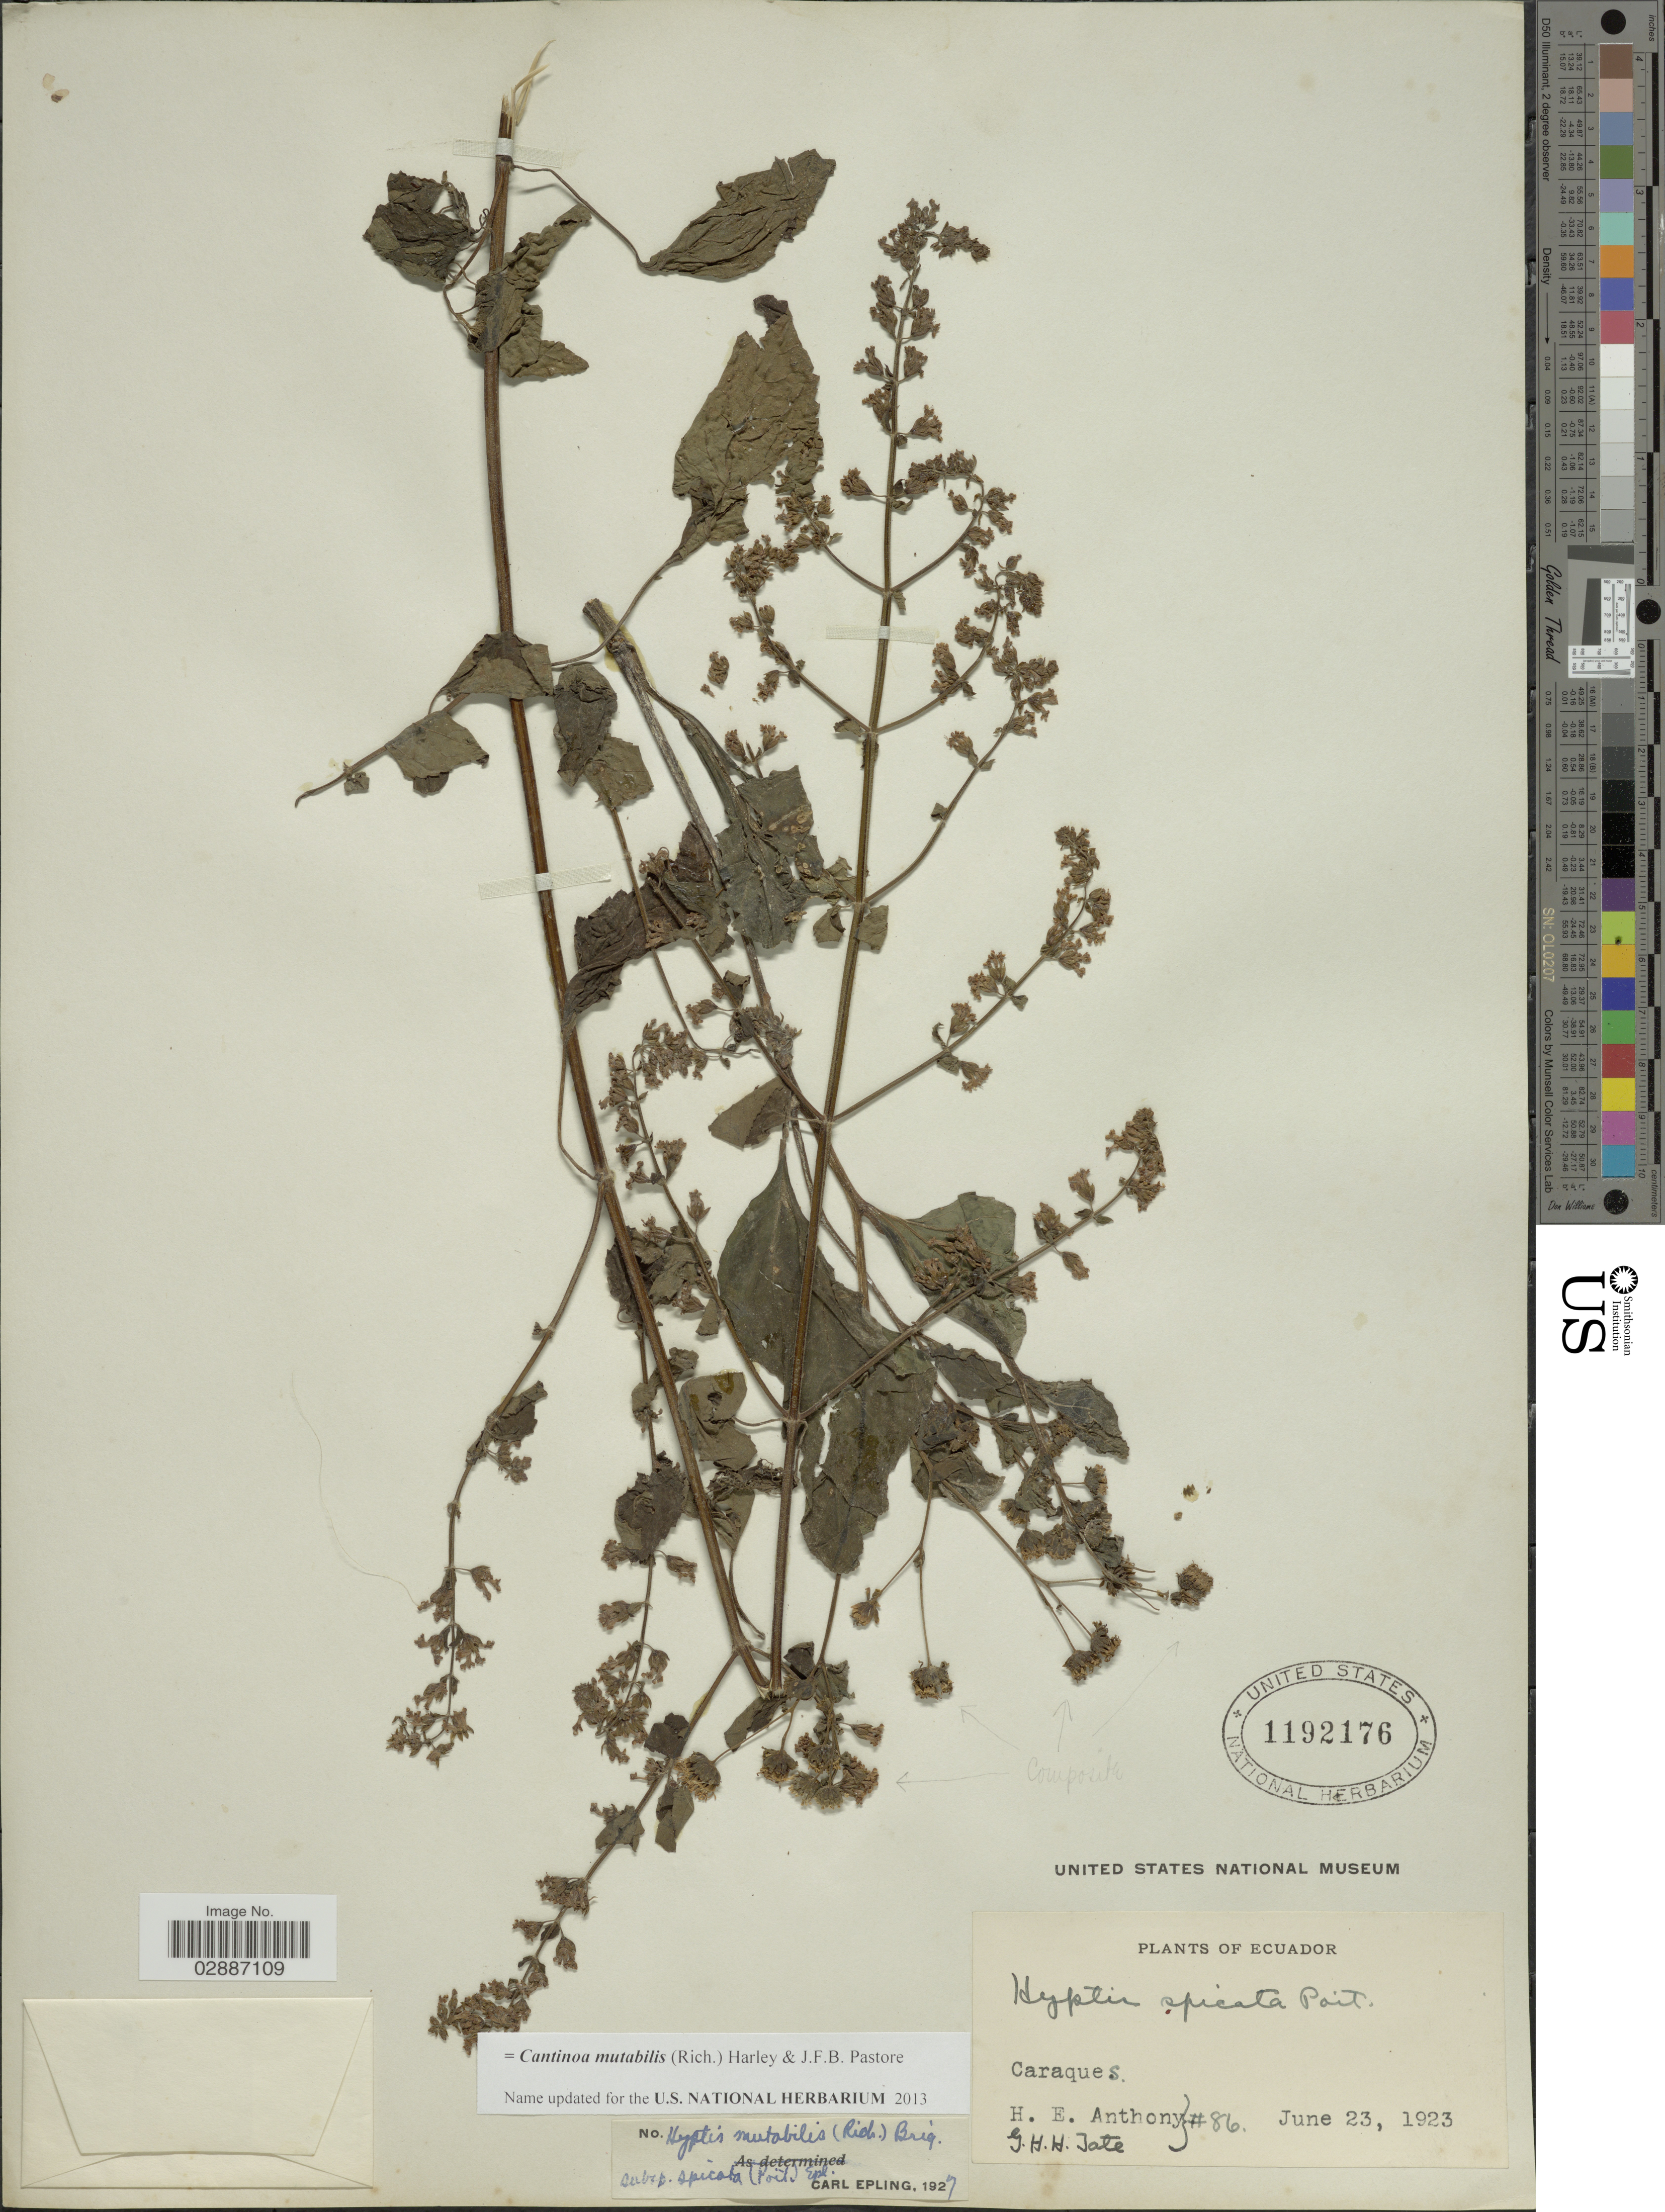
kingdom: Plantae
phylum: Tracheophyta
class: Magnoliopsida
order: Lamiales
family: Lamiaceae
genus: Cantinoa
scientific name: Cantinoa mutabilis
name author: (Epling) Harley & J.F.B. Pastore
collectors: H. E. Anthony & G. H. H.Tate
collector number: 86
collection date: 1923-06-23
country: Ecuador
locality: Caraques.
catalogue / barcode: US 1192176